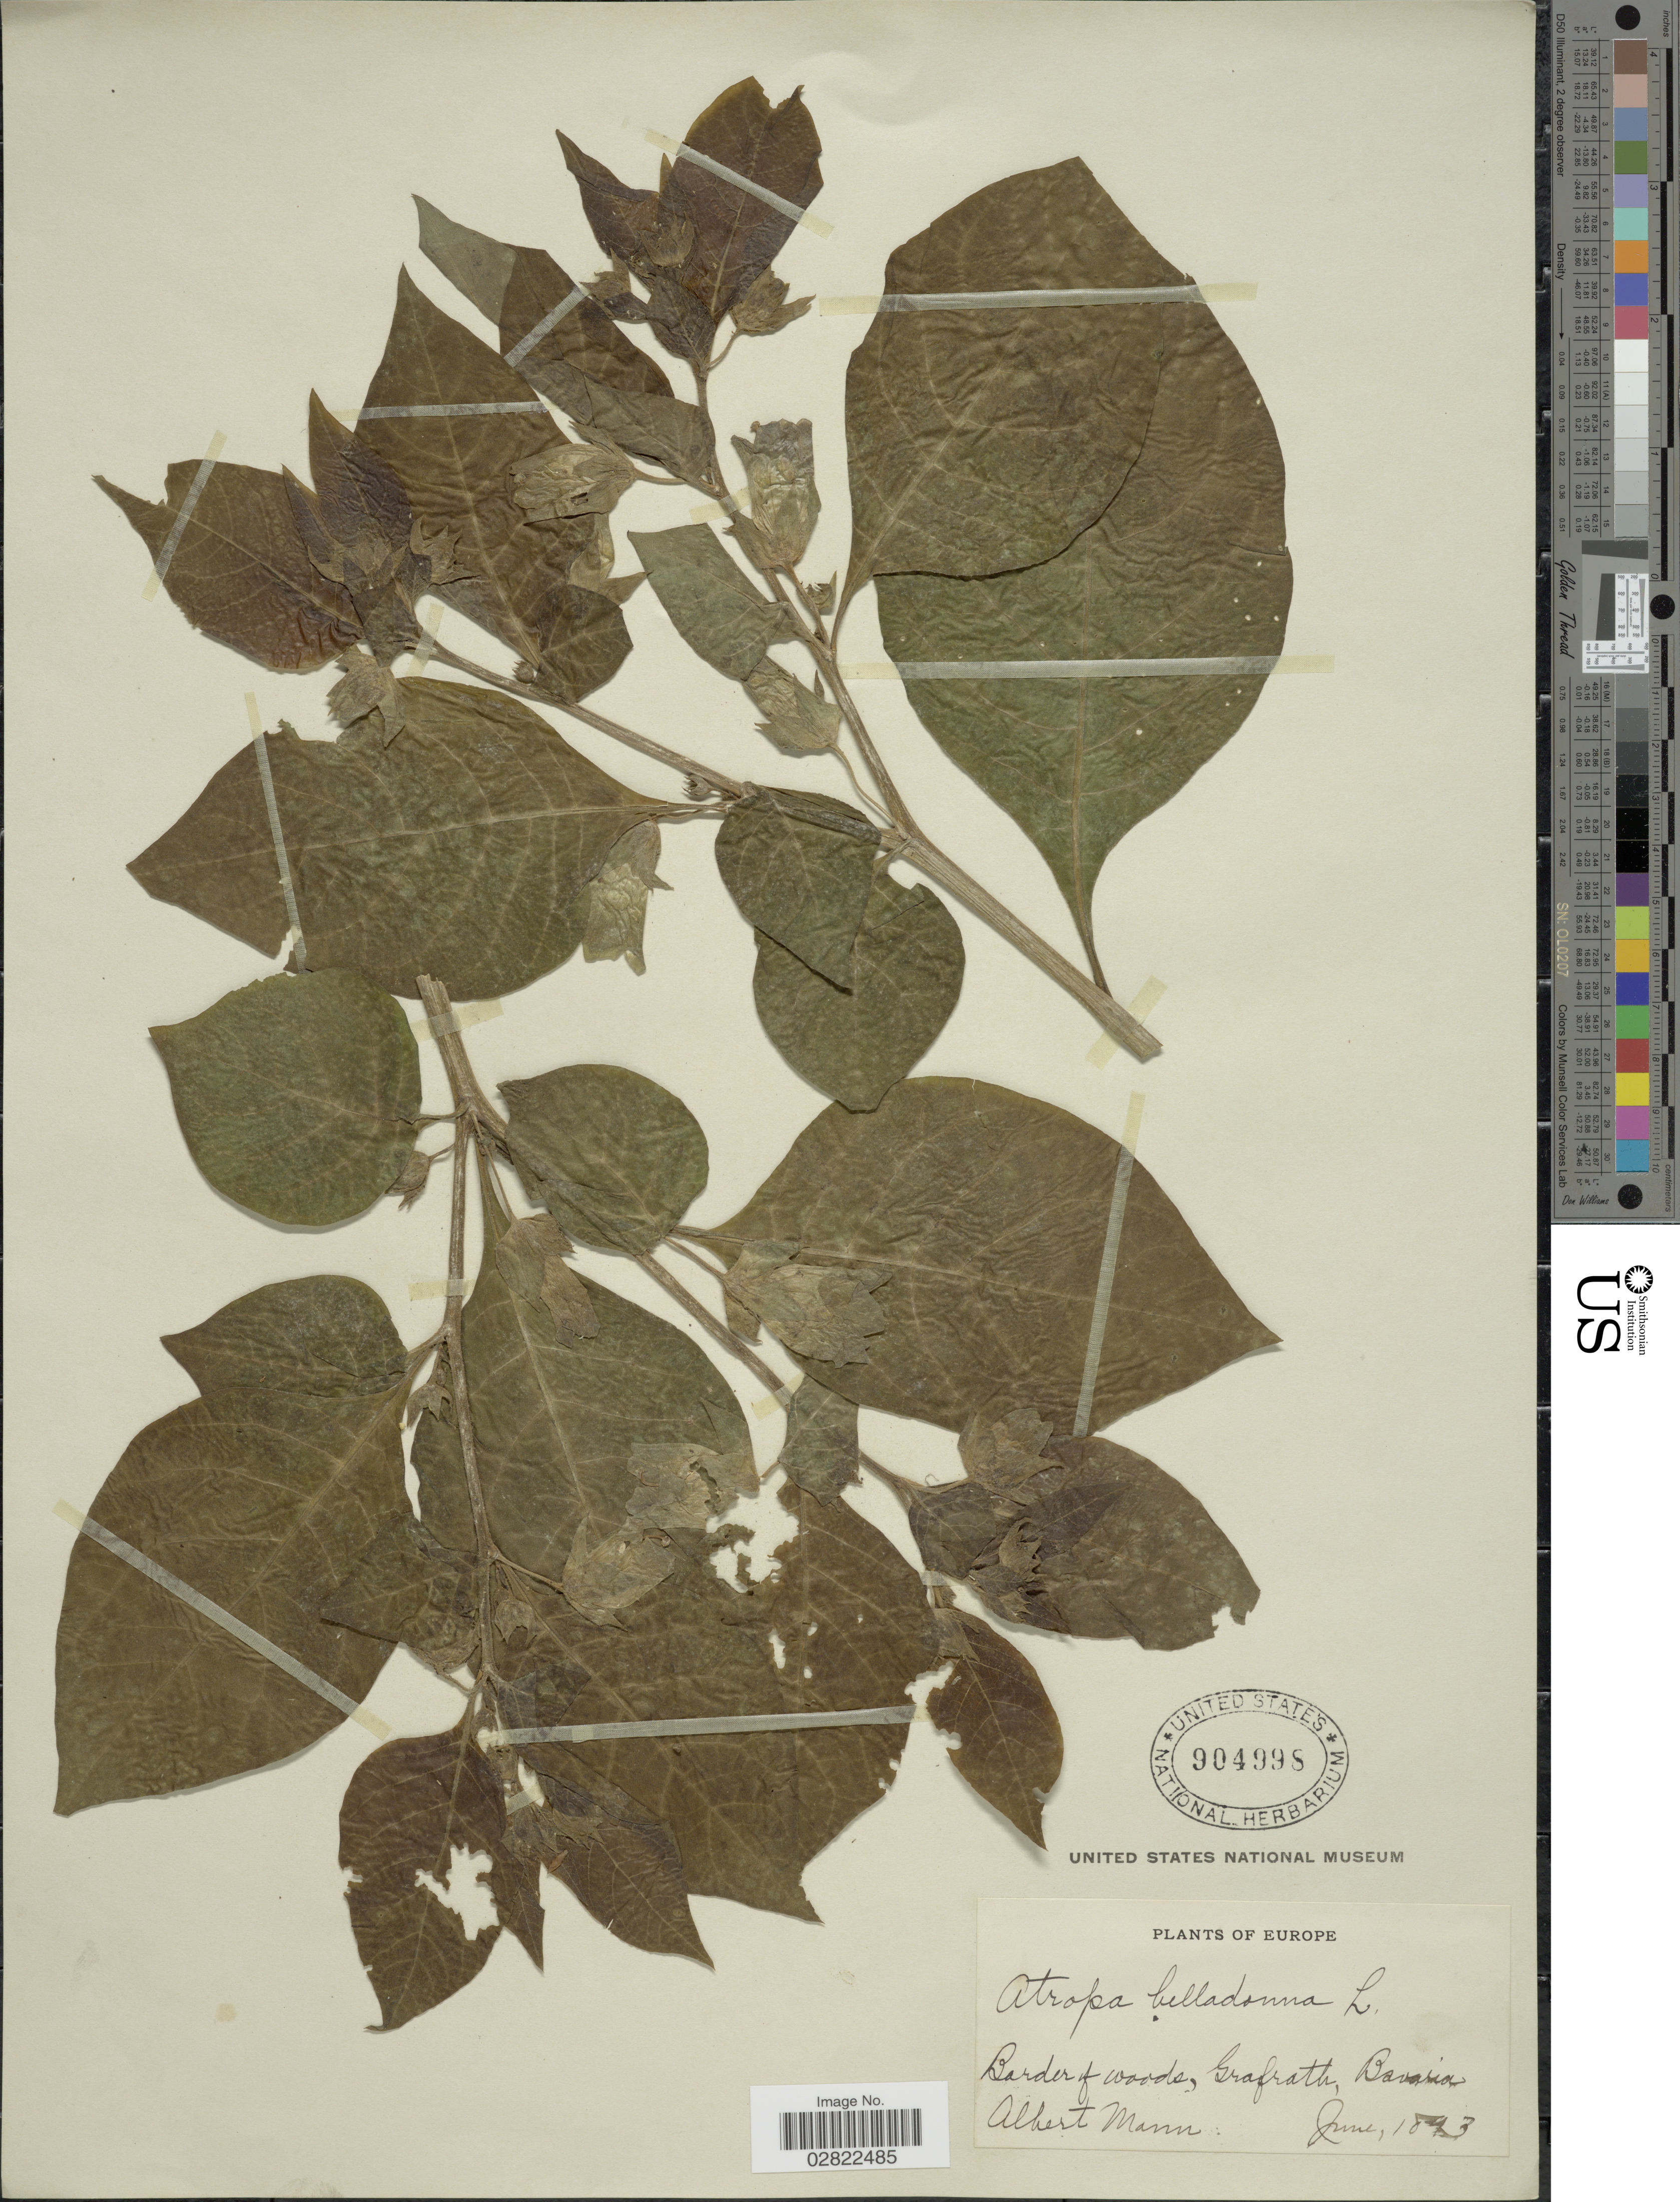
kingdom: Plantae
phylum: Tracheophyta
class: Magnoliopsida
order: Solanales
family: Solanaceae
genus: Atropa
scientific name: Atropa belladonna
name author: L.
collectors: A. Mann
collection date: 1893-06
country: Germany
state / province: Bayern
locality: Border of woods, Grafrath, Bavaria.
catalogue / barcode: US 904998